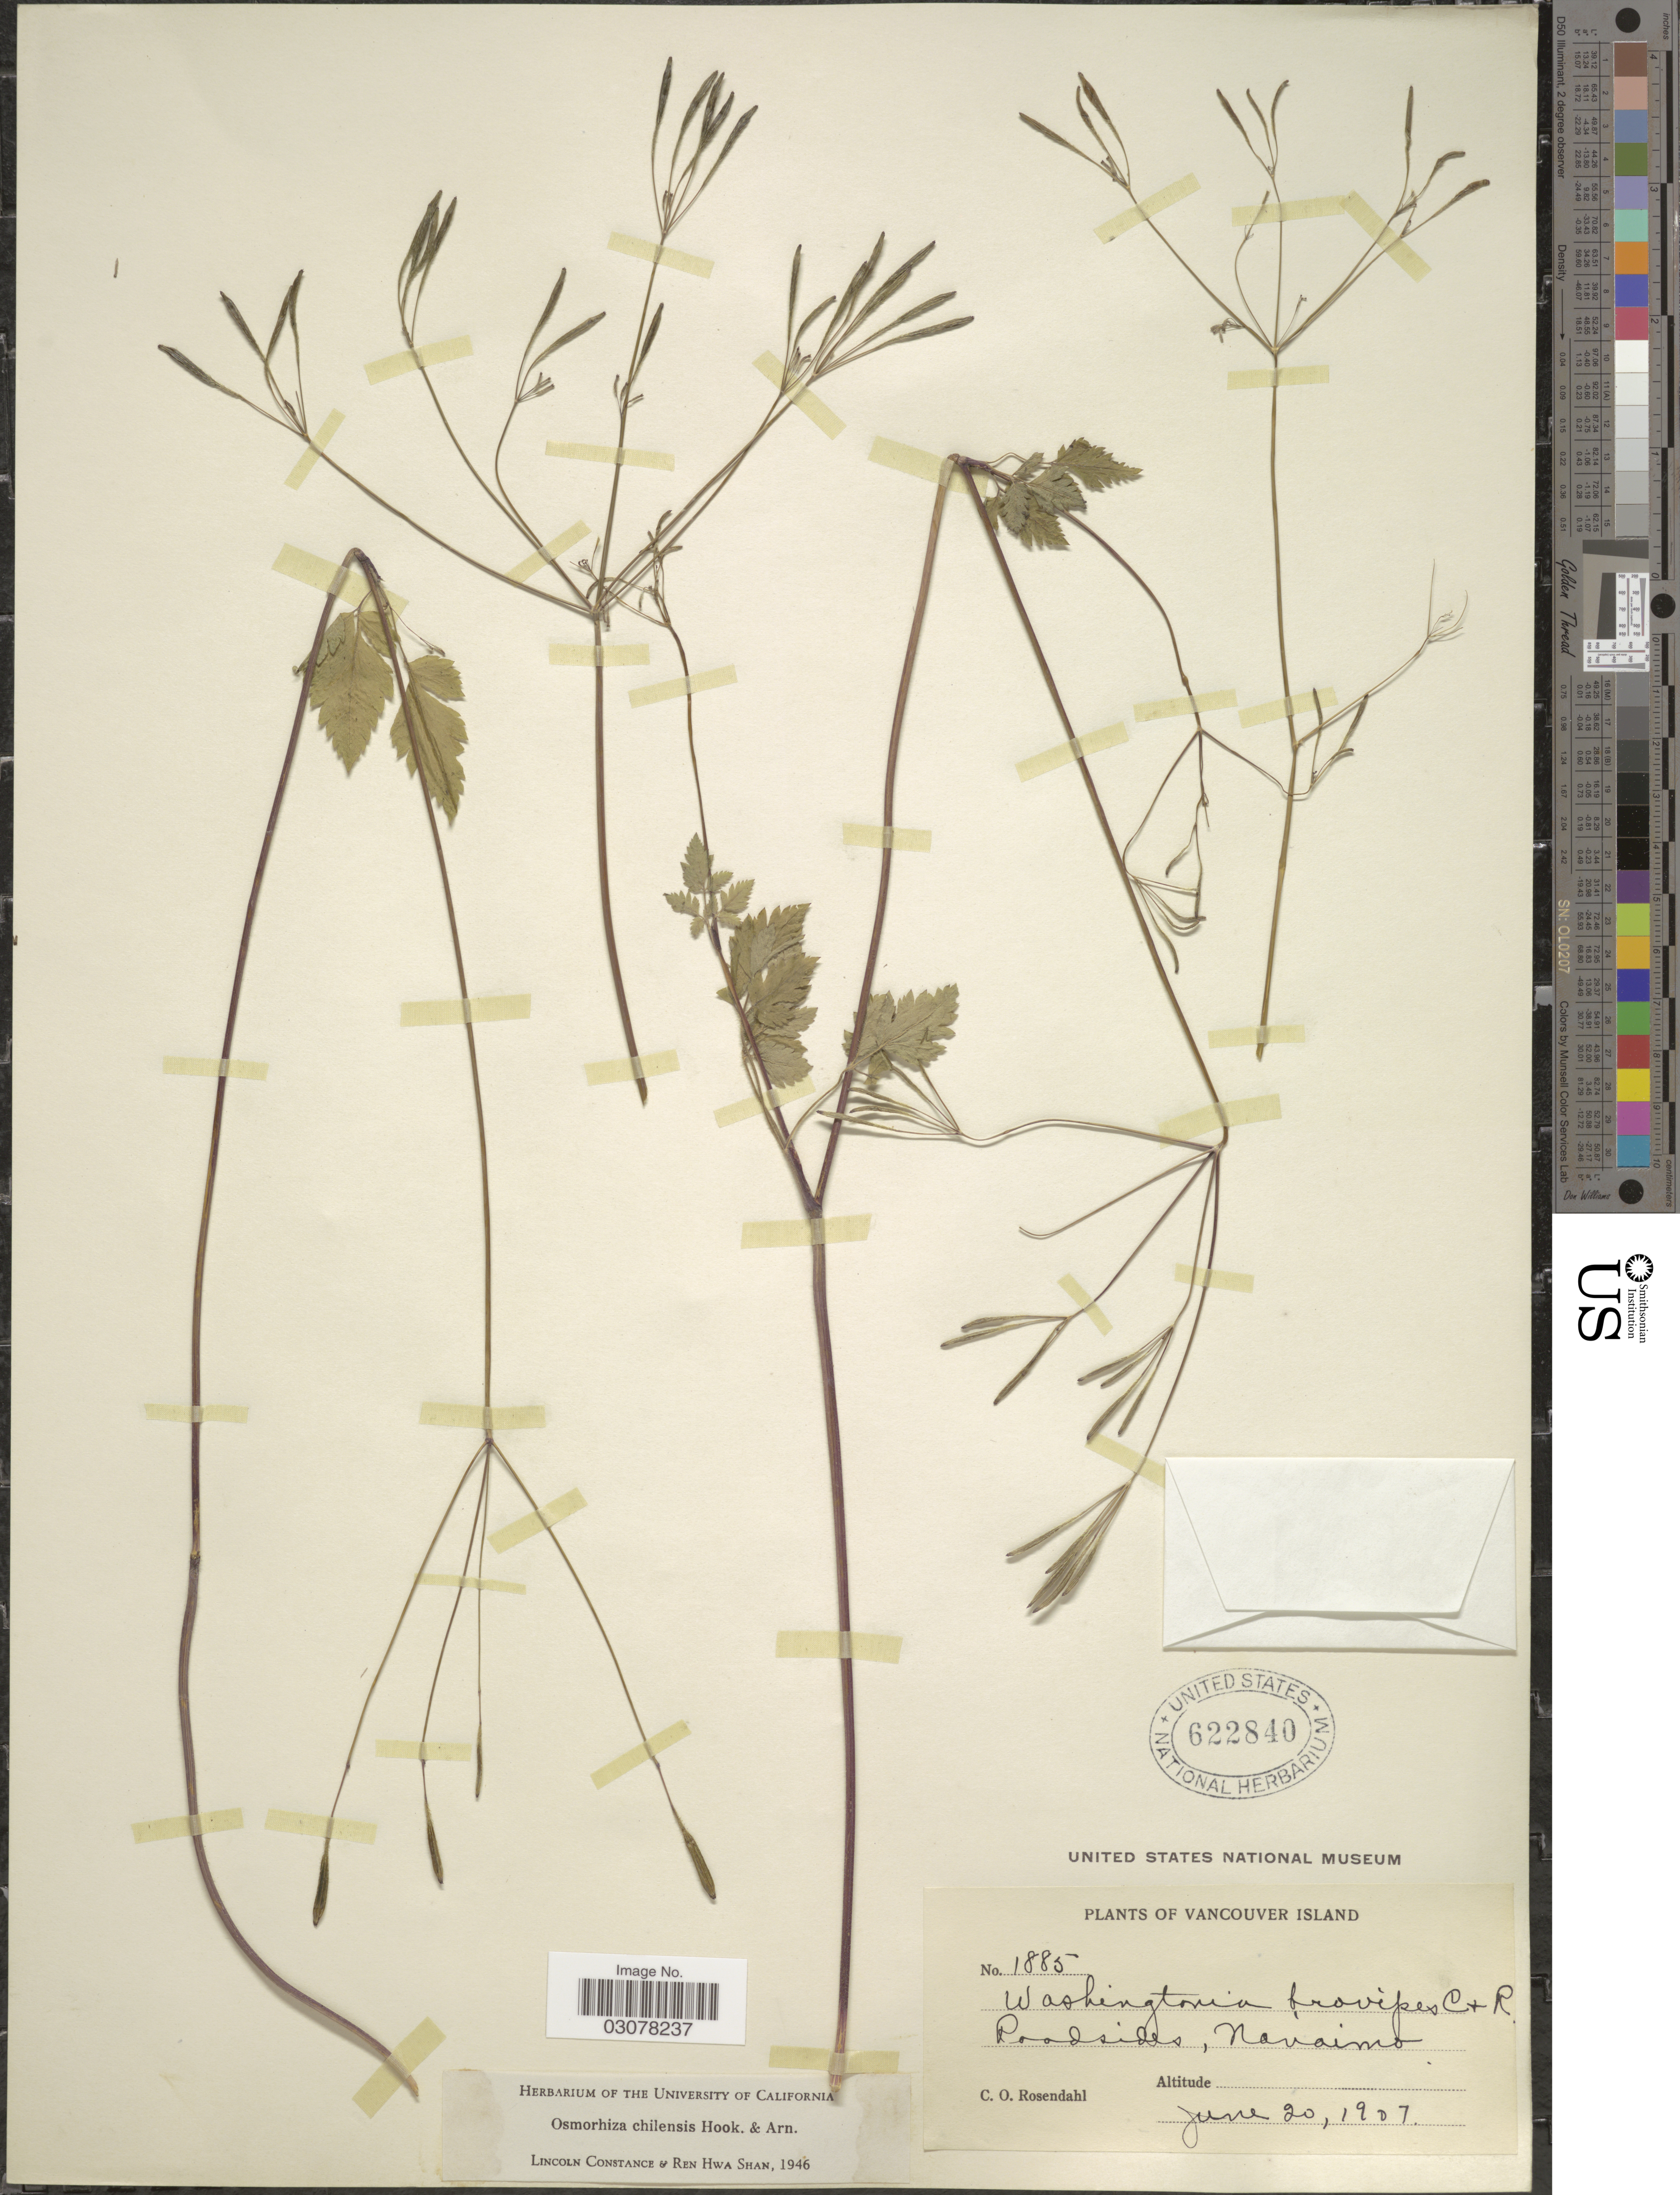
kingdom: Plantae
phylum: Tracheophyta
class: Magnoliopsida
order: Apiales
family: Apiaceae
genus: Osmorhiza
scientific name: Osmorhiza chilensis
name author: Hook. & Arn.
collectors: C. O. Rosendahl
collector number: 1885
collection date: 1907-06-20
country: Canada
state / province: British Columbia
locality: Vancouver Island. Roadsides, Nanaimo.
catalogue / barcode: US 622840